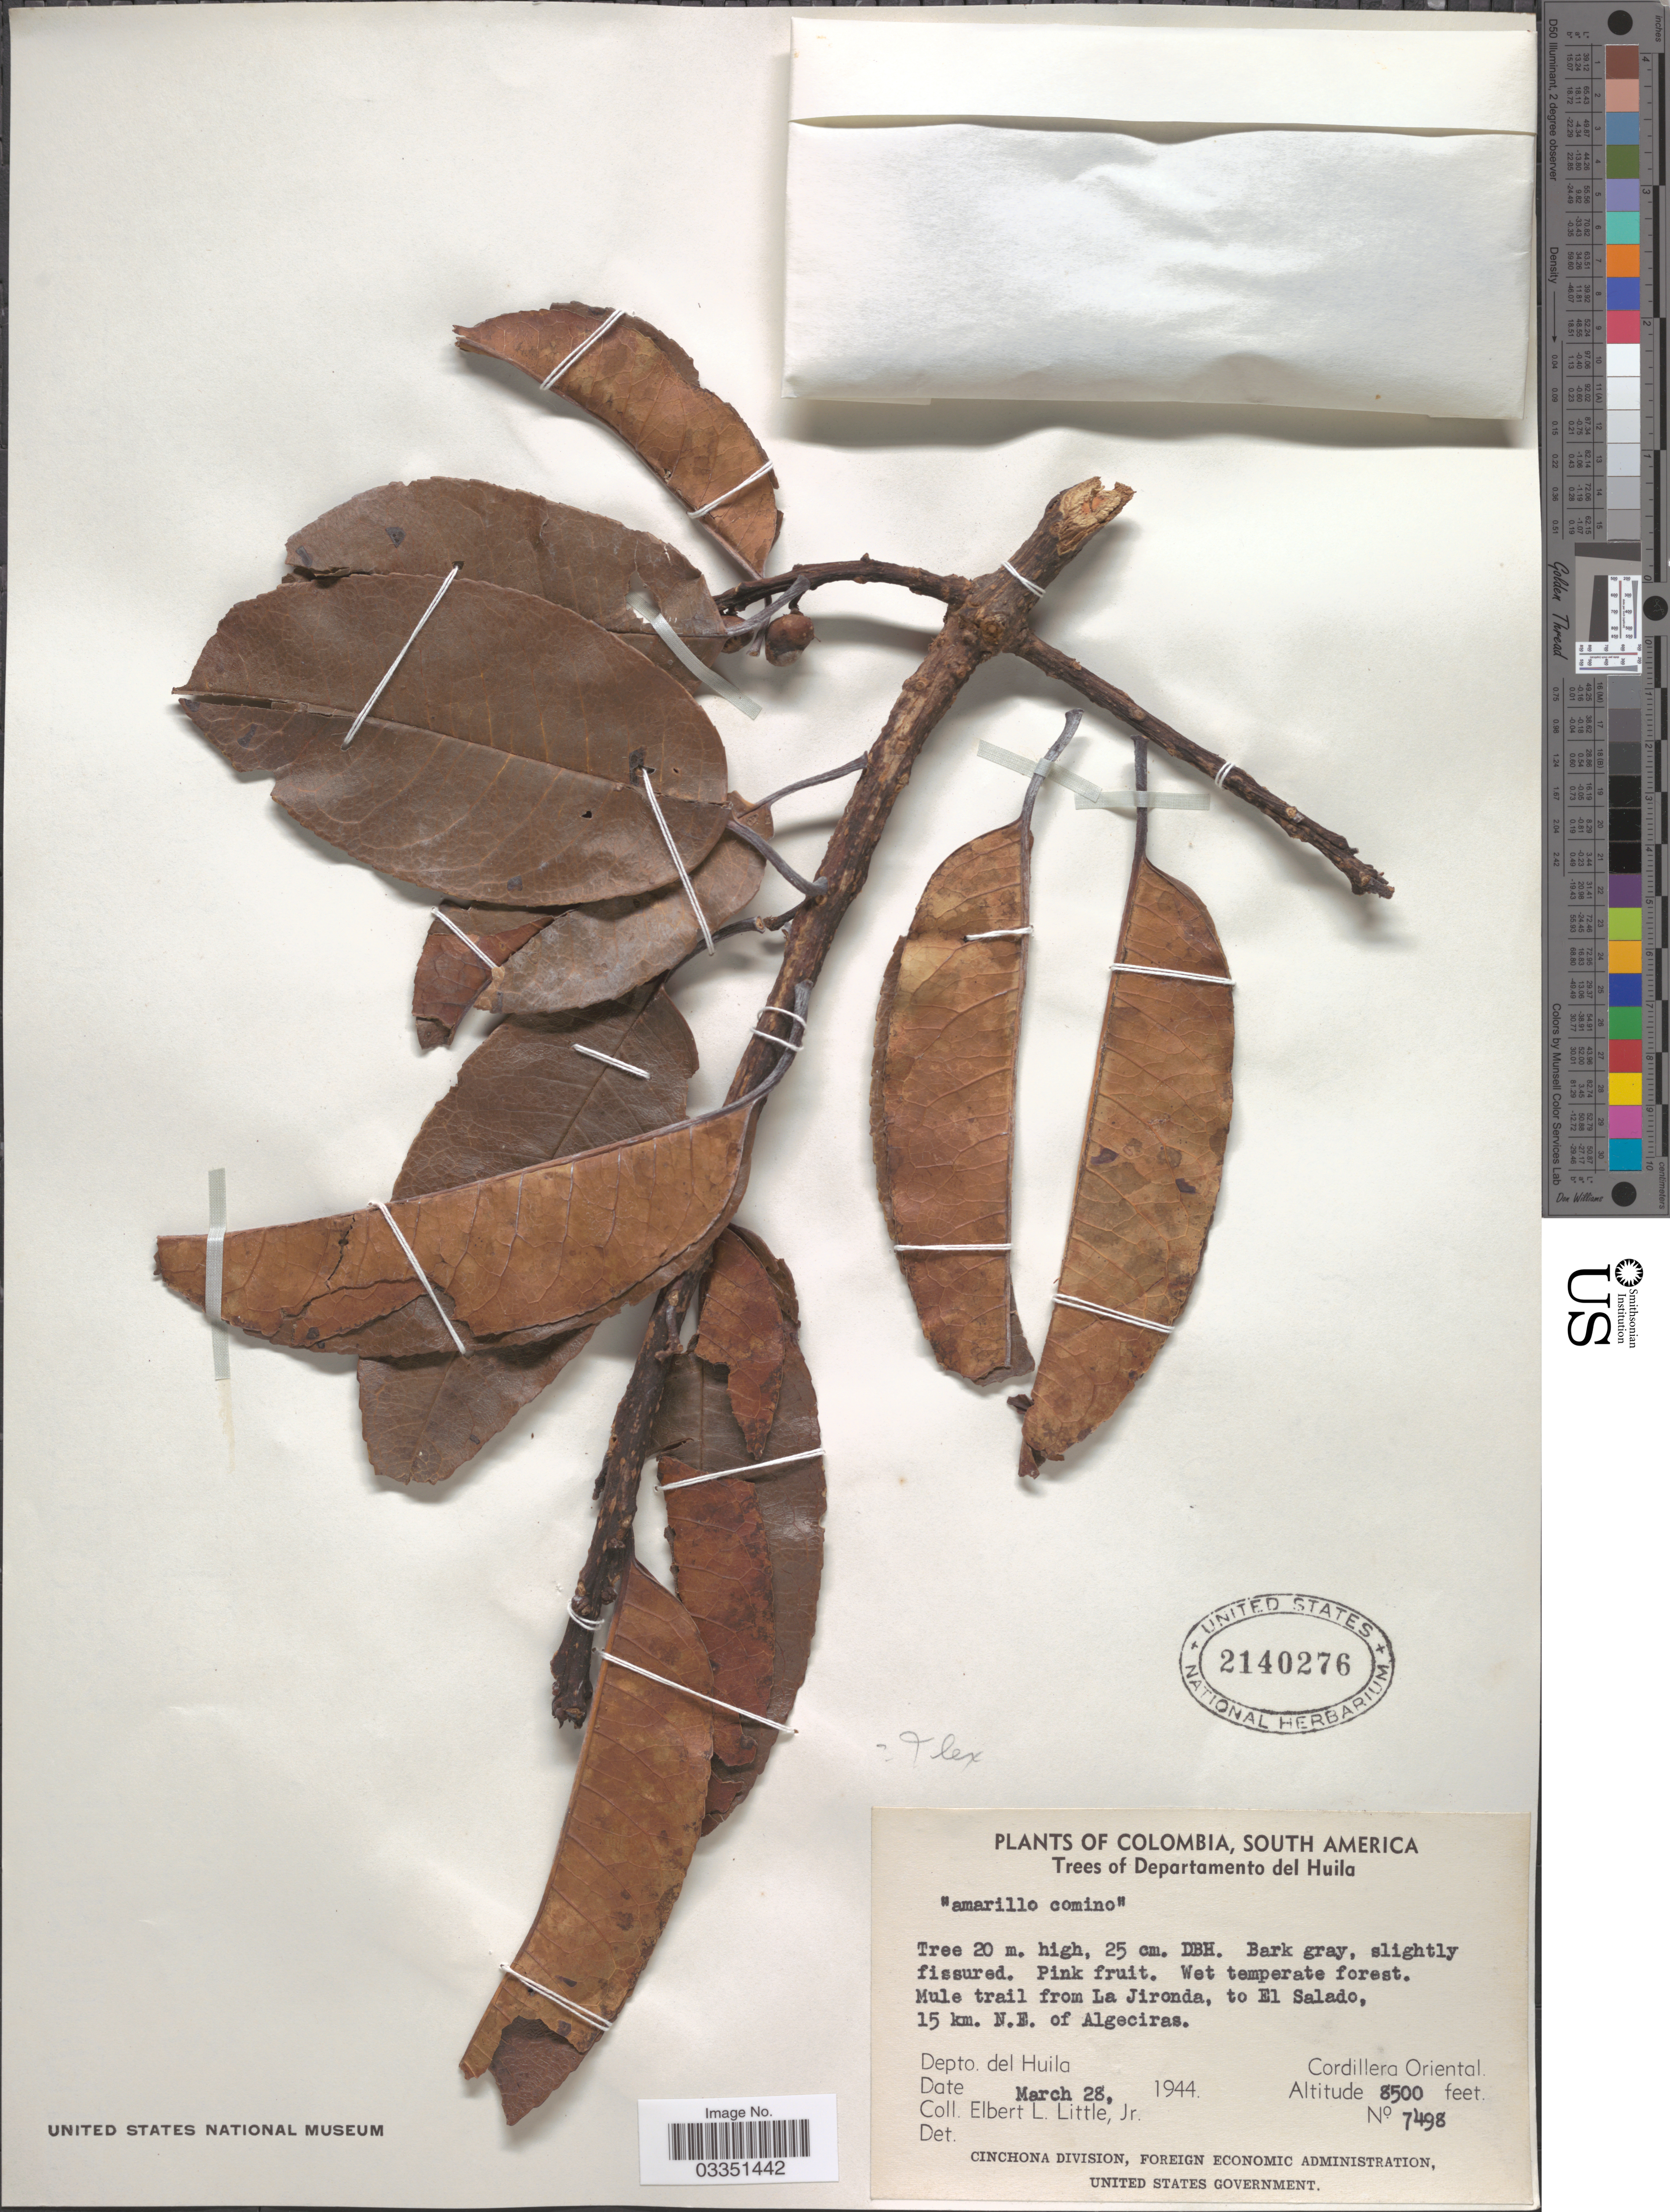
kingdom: Plantae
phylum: Tracheophyta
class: Magnoliopsida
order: Aquifoliales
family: Aquifoliaceae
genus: Ilex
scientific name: Ilex sp.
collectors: E. L. Little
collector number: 7498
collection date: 1944-03-28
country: Colombia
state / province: Huila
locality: Departamento del Huila. Mule trail from La Jironda, to El Salado, 15 km. N.E. of Algeciras. Cordillera Oriental.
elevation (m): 2591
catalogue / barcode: US 2140276